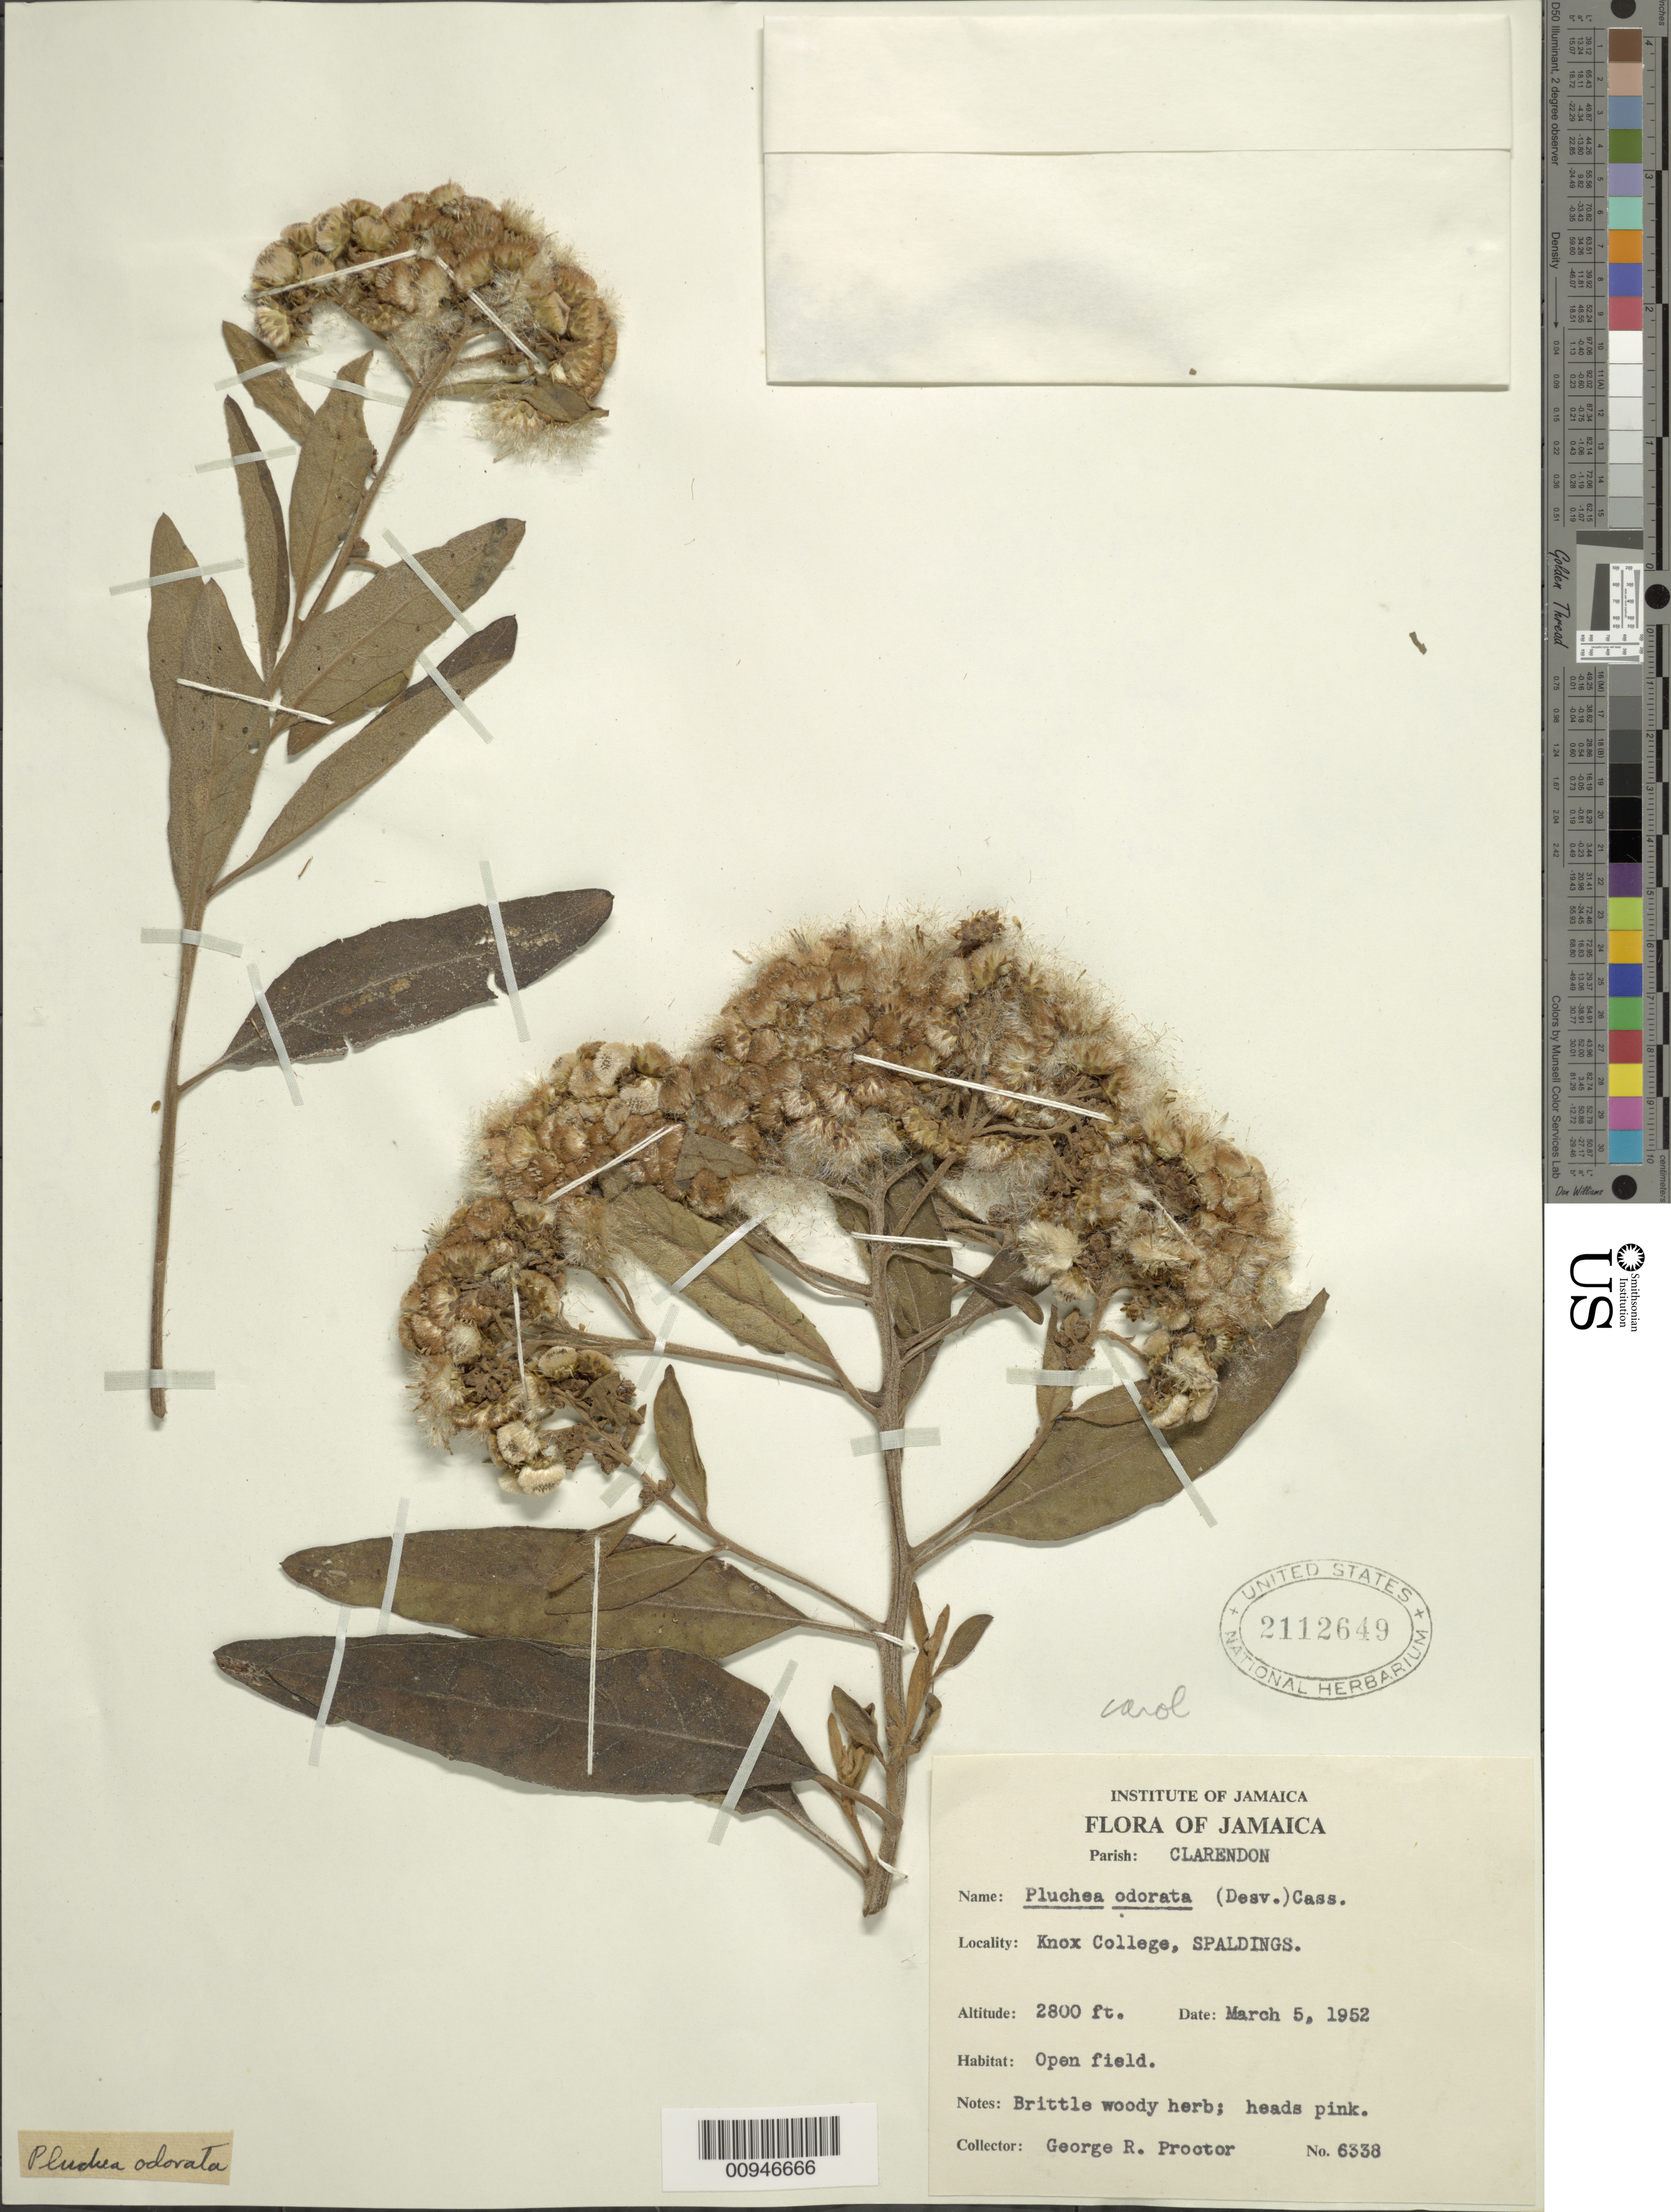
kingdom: Plantae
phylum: Tracheophyta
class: Magnoliopsida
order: Asterales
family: Asteraceae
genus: Pluchea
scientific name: Pluchea carolinensis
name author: (Jacq.) D. Don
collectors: G. R. Proctor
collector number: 6338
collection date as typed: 05 Mar 1952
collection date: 1952-03-05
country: Jamaica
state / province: Clarendon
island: Jamaica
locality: Knox College, Spadings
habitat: Open field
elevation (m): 853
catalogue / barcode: US 2112649